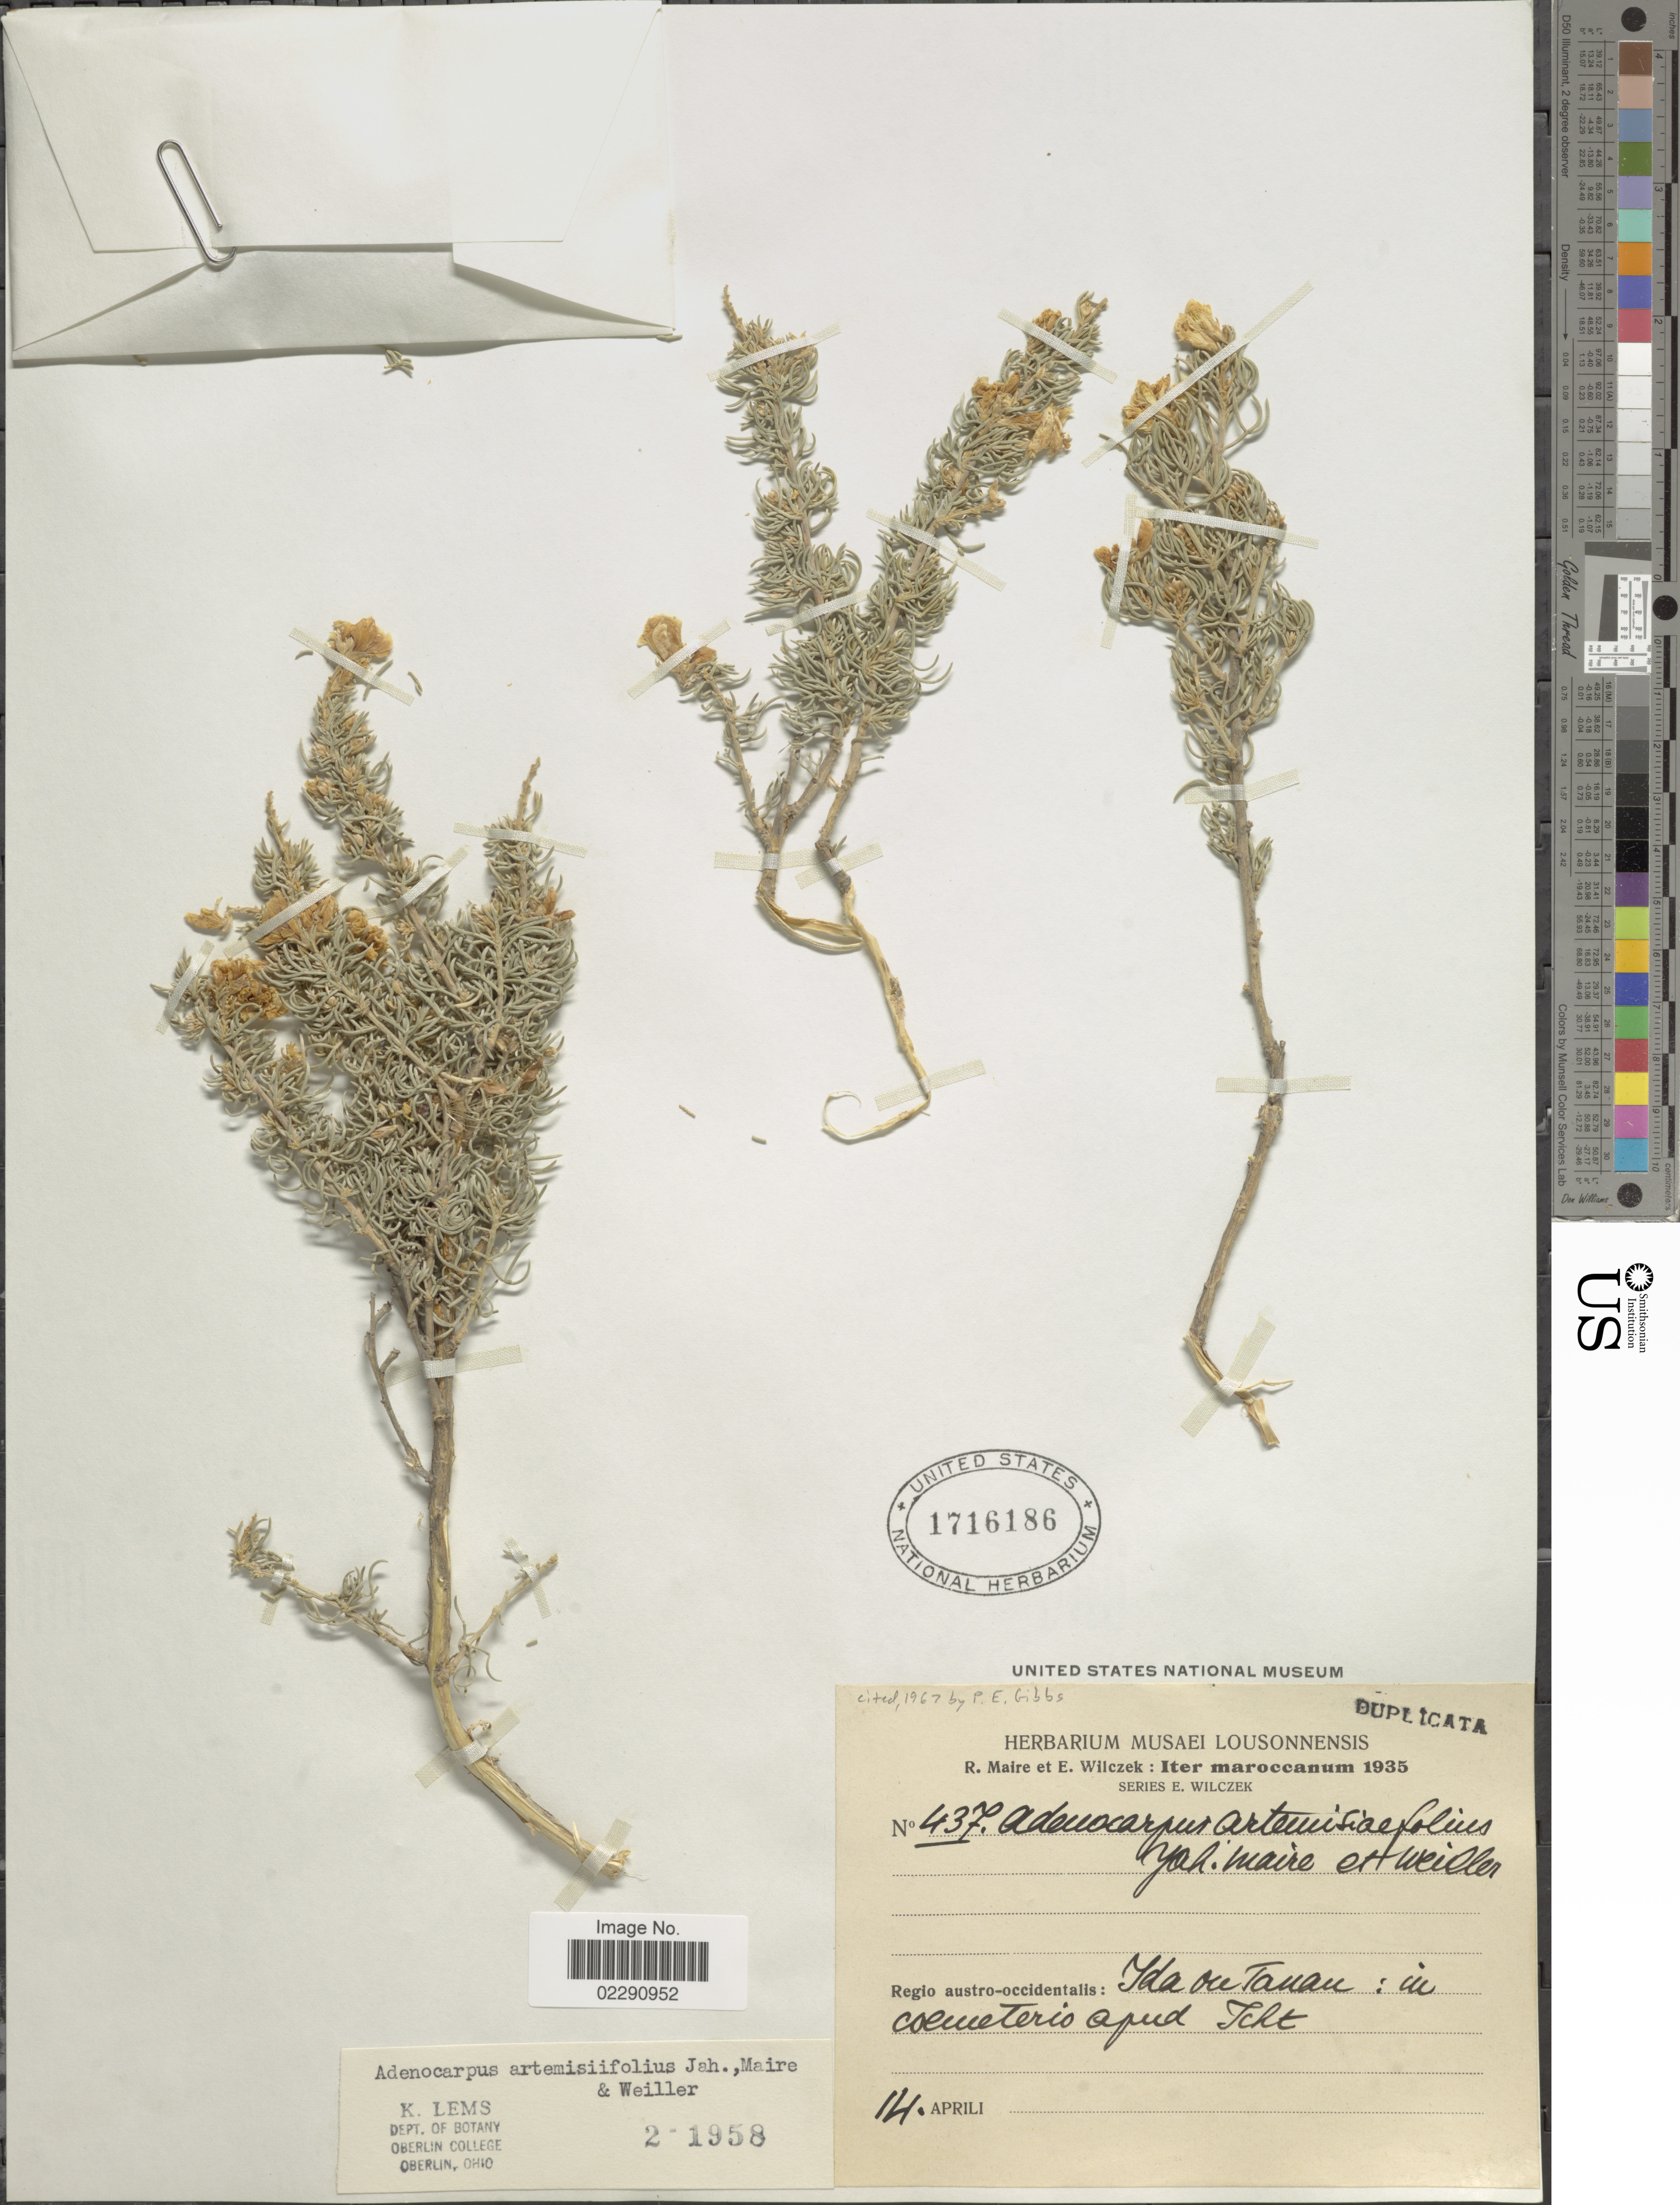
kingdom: Plantae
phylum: Tracheophyta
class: Magnoliopsida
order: Fabales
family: Fabaceae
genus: Adenocarpus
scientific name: Adenocarpus artemisiifolius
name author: Jahand. et al.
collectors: R. C. Maire & E. Wilczek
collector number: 437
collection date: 1935-04-14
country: Morocco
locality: Maroccanum, regio austro-occidentalis, Ida Ou Tanan.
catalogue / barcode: US 1716186